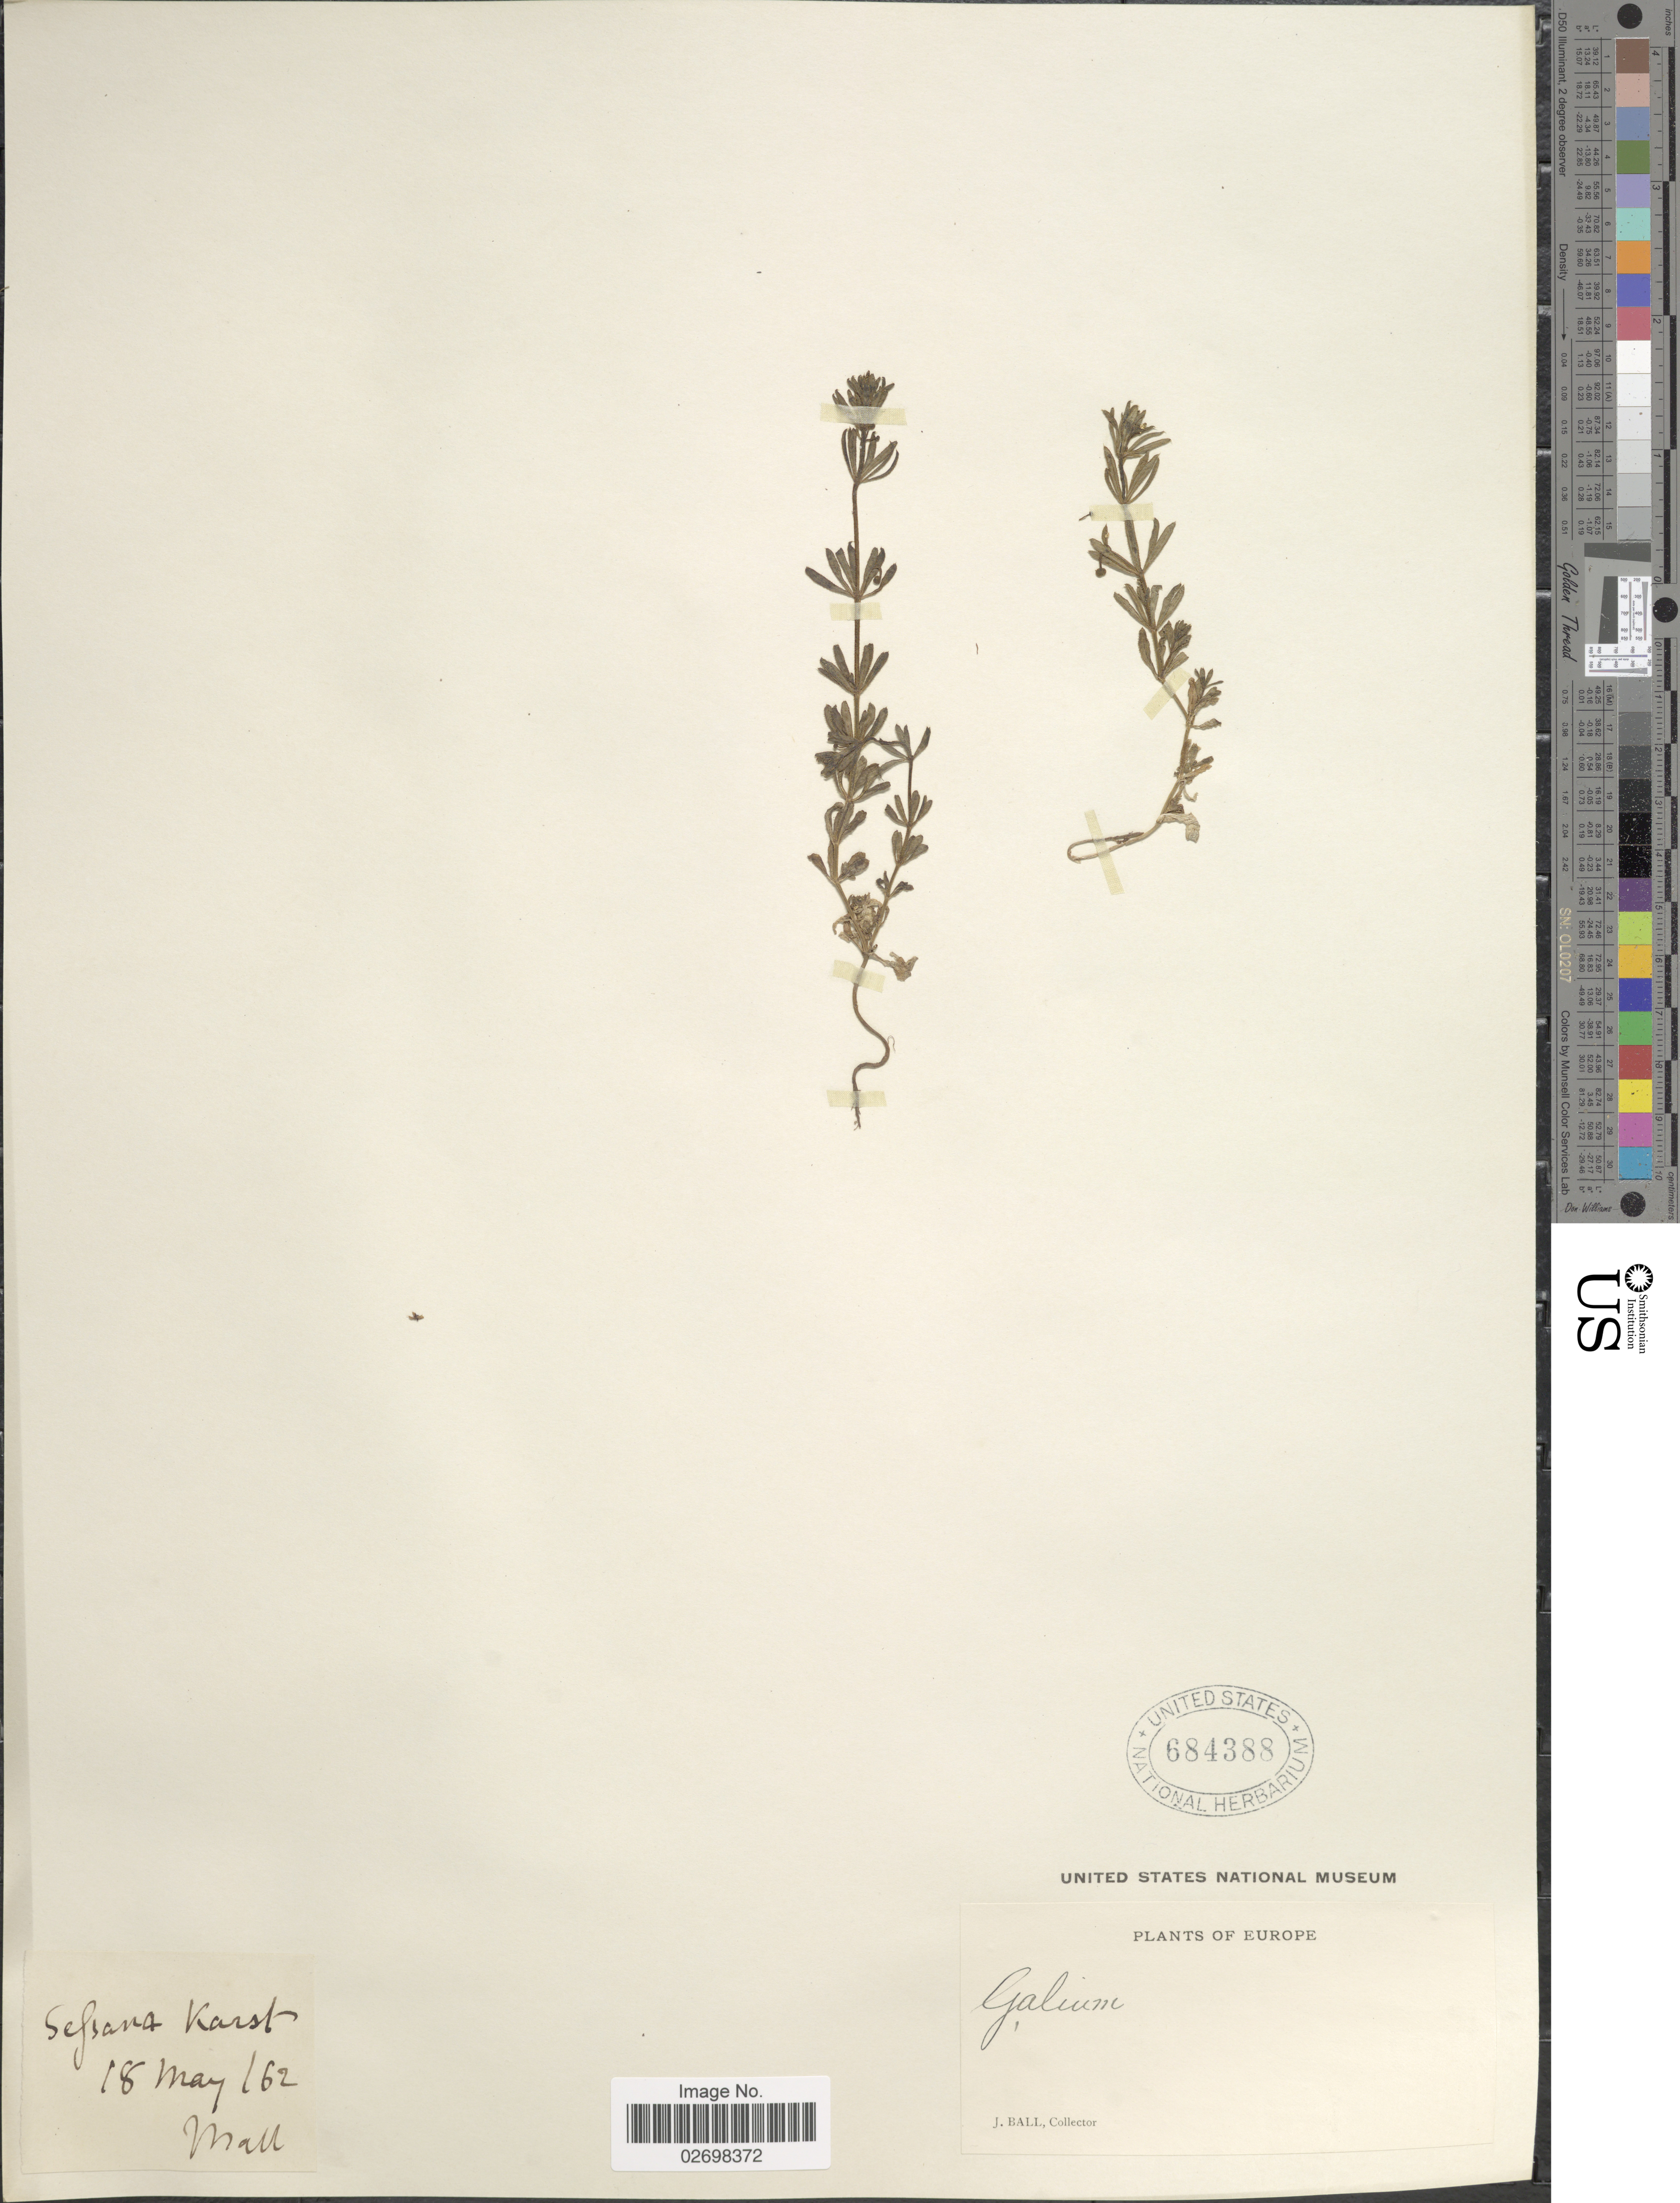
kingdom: Plantae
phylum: Tracheophyta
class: Magnoliopsida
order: Gentianales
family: Rubiaceae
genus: Galium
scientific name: Galium sp.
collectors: J. Ball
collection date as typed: Transcribed d/m/y: 18/5/62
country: Italy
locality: Sessana Karst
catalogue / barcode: US 684388